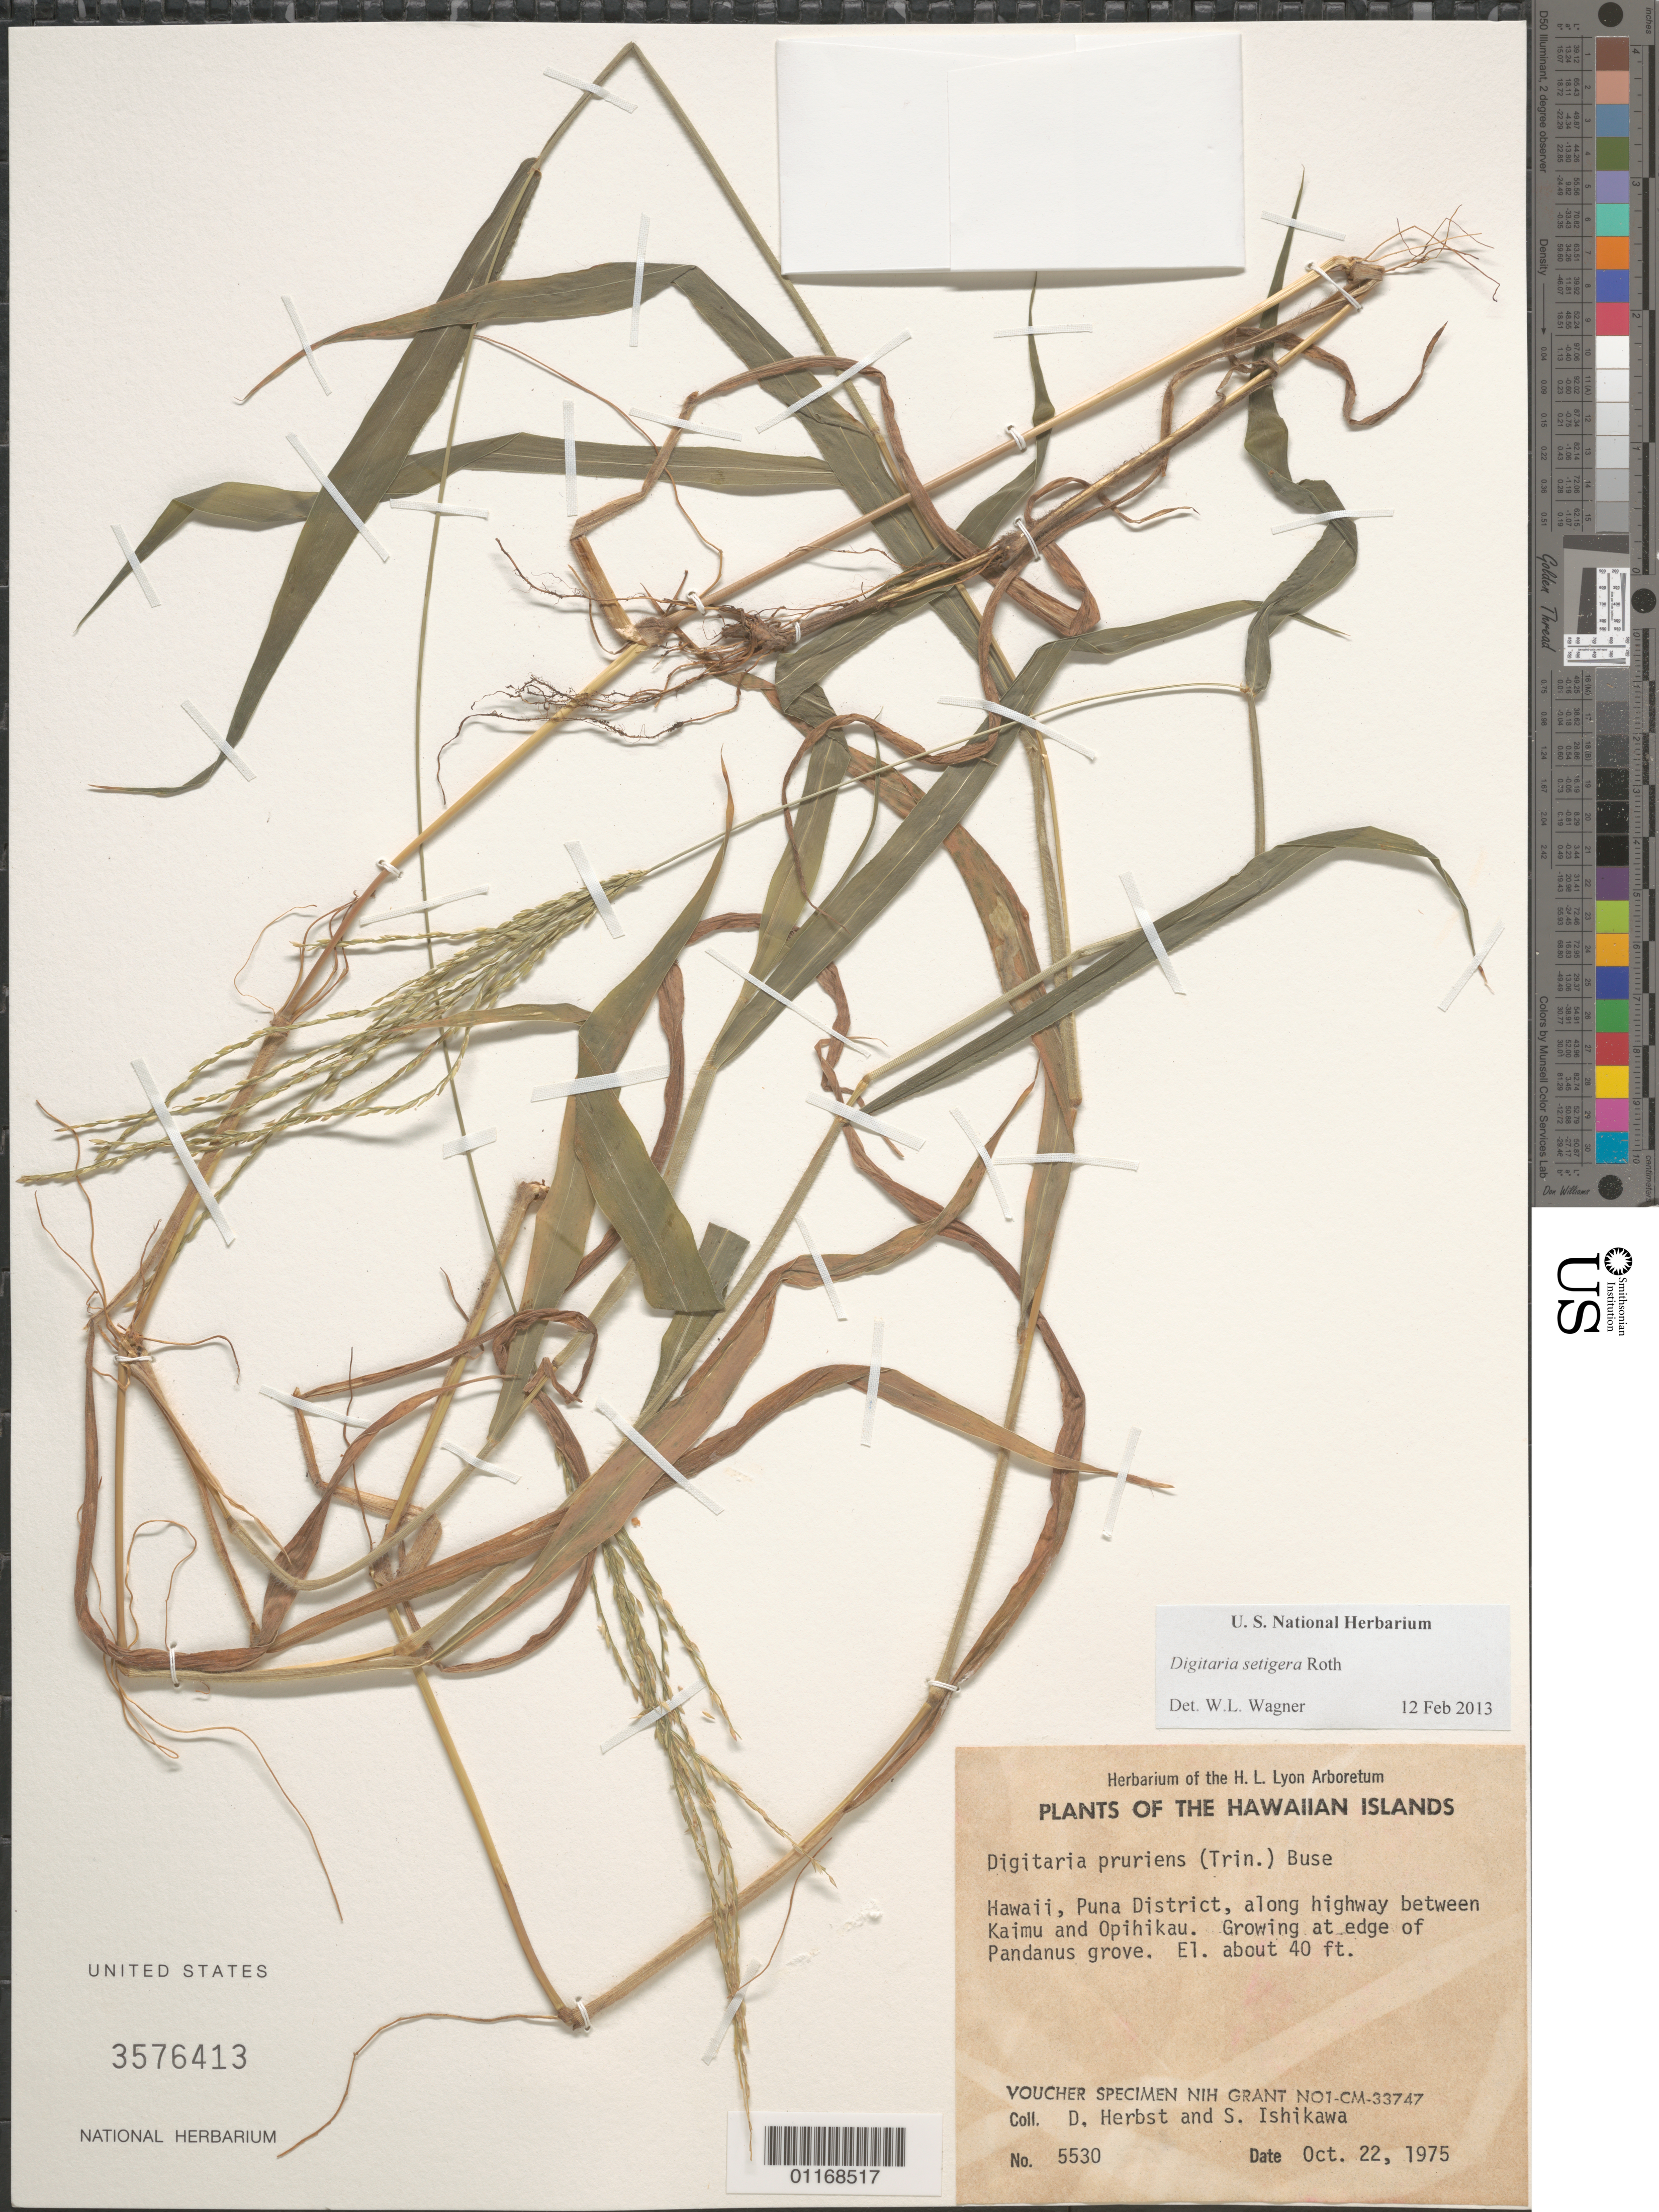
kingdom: Plantae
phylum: Tracheophyta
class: Liliopsida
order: Poales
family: Poaceae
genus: Digitaria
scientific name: Digitaria setigera var. setigera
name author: Roth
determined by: Faccenda, K.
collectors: D. R. Herbst & G. Spence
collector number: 5530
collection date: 1975-10-22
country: United States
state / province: Hawaii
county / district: Hawaii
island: Hawaii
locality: Puna District, along highway between Kaimu and Opihikau, at edge of Pandanus grove.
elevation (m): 12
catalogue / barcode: US 3576413